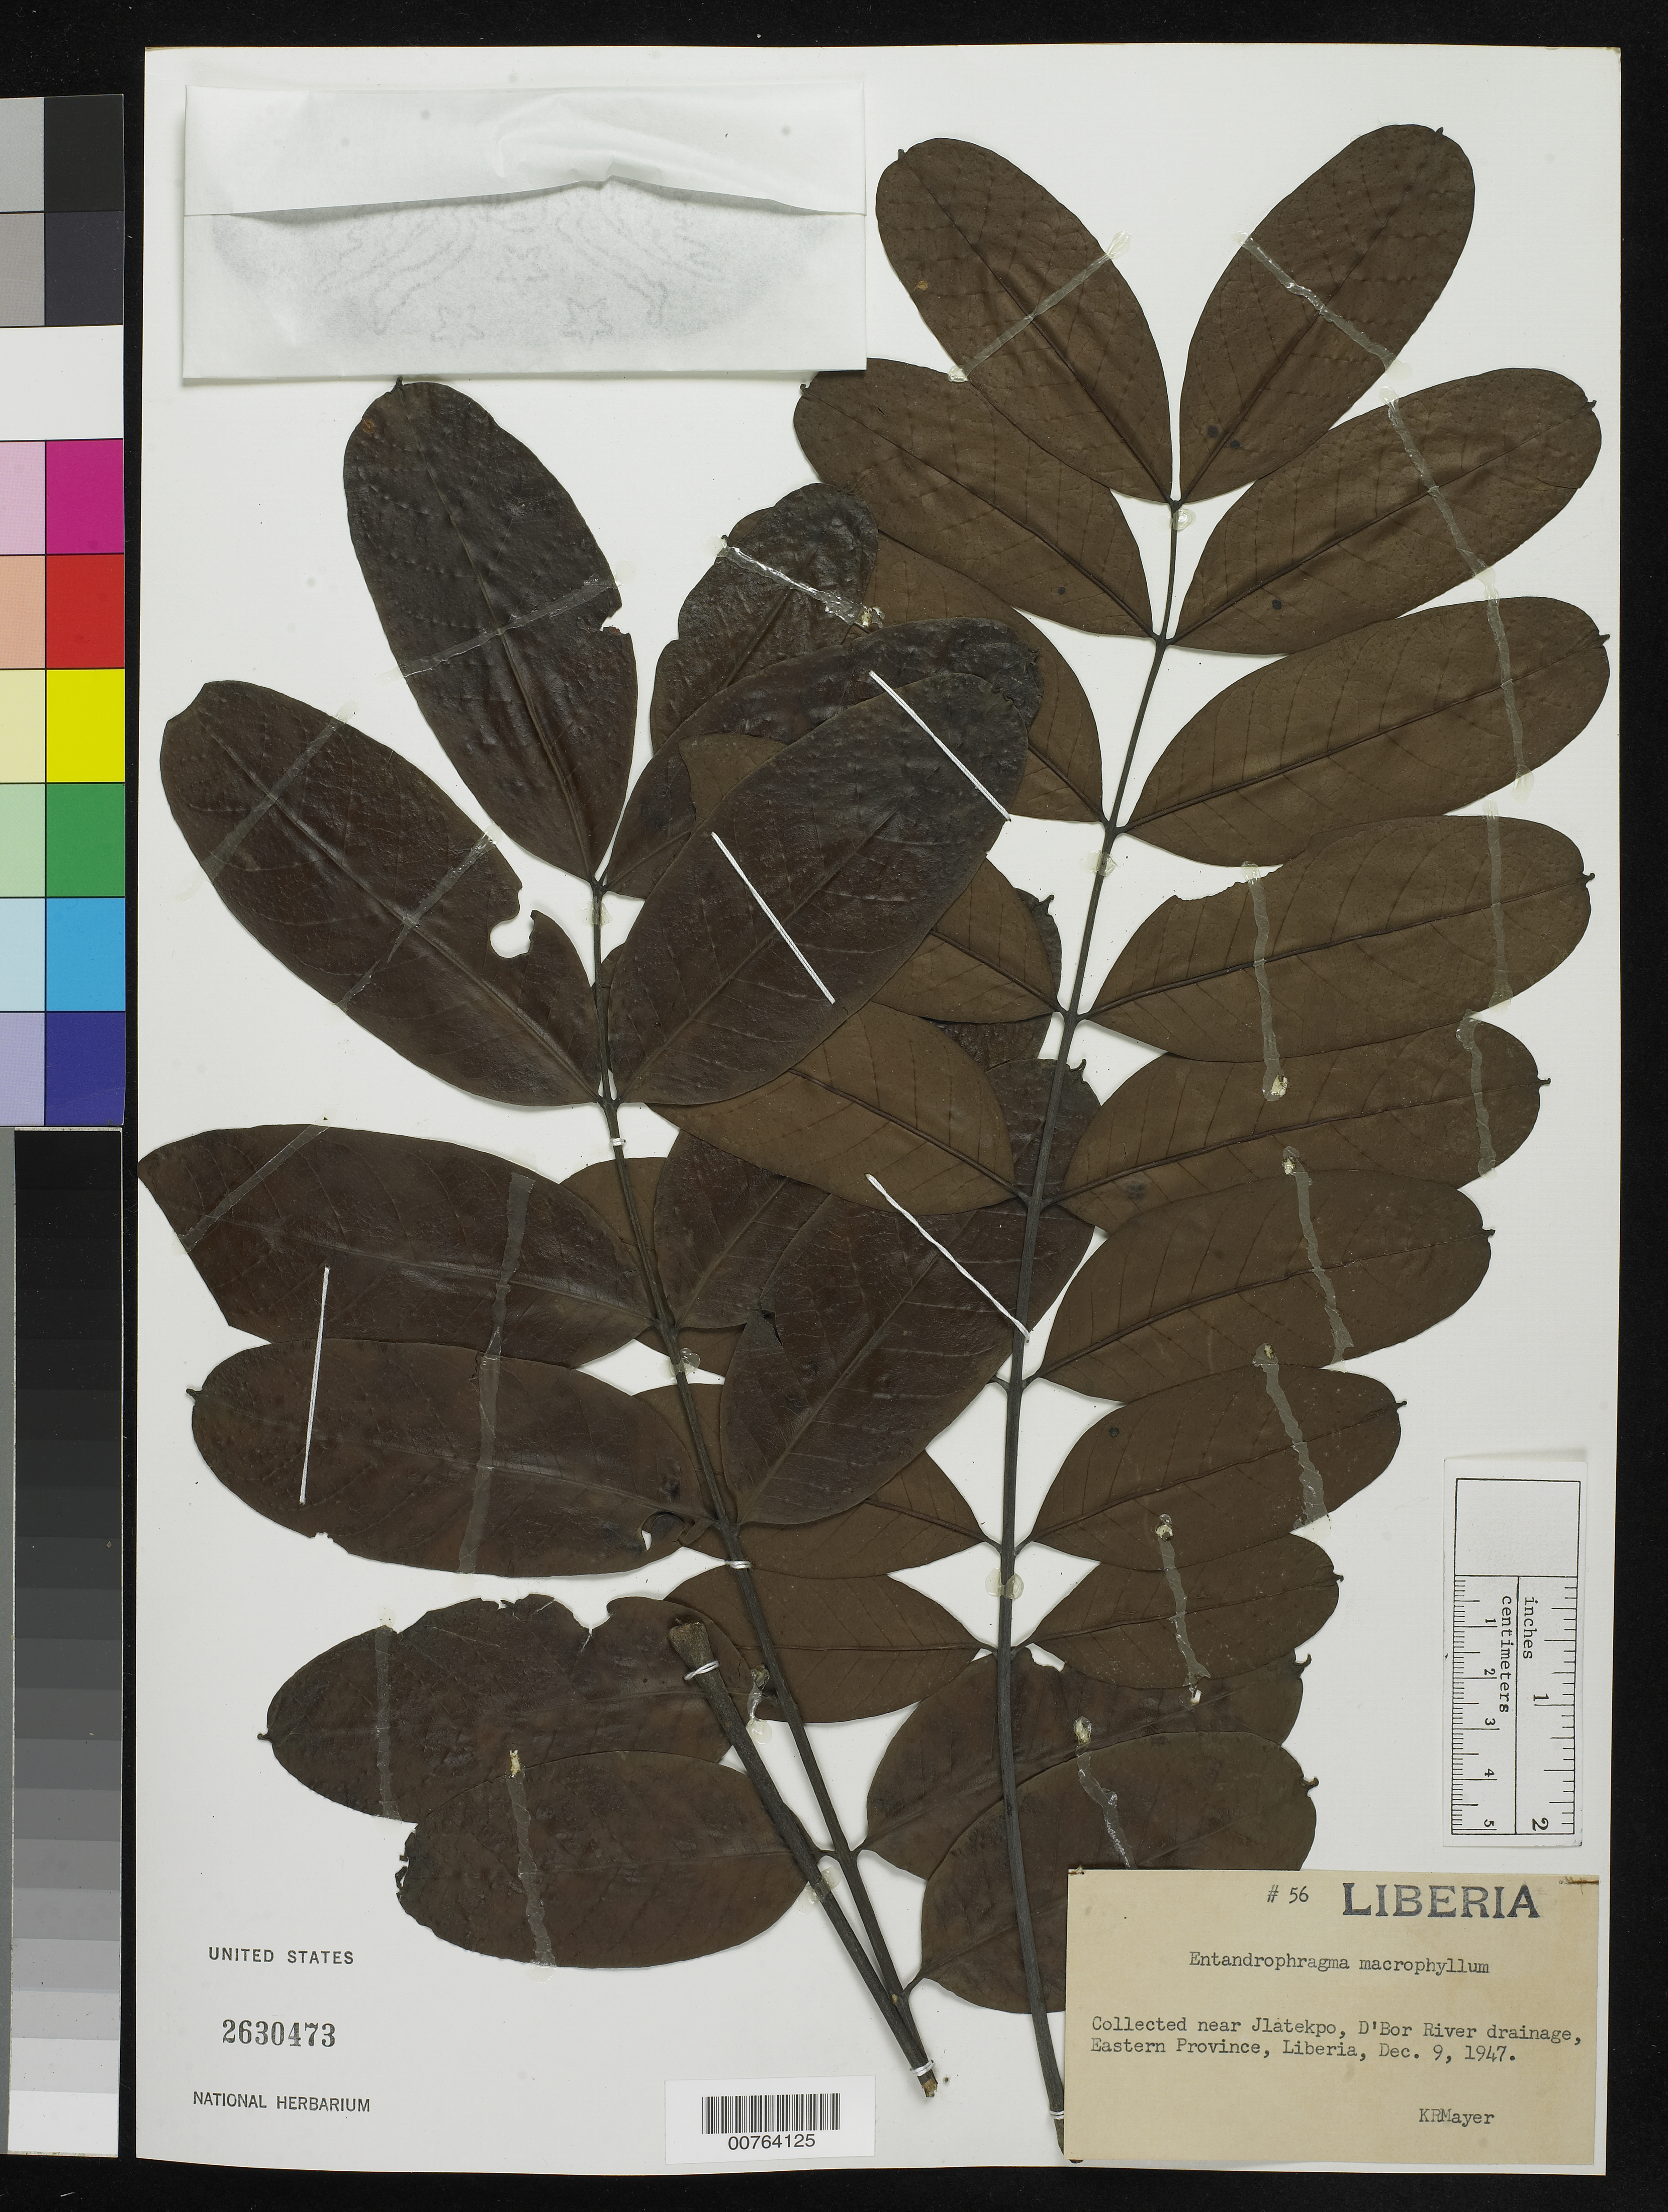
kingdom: Plantae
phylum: Tracheophyta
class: Magnoliopsida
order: Sapindales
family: Meliaceae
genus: Entandrophragma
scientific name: Entandrophragma macrophyllum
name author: A. Chev.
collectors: K. R. Mayer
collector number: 56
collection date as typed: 9 Dec 1947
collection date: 1947-12-09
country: Liberia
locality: Eastern Province: D'Bor River drainage, near Jlatekpo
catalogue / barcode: US 2630473